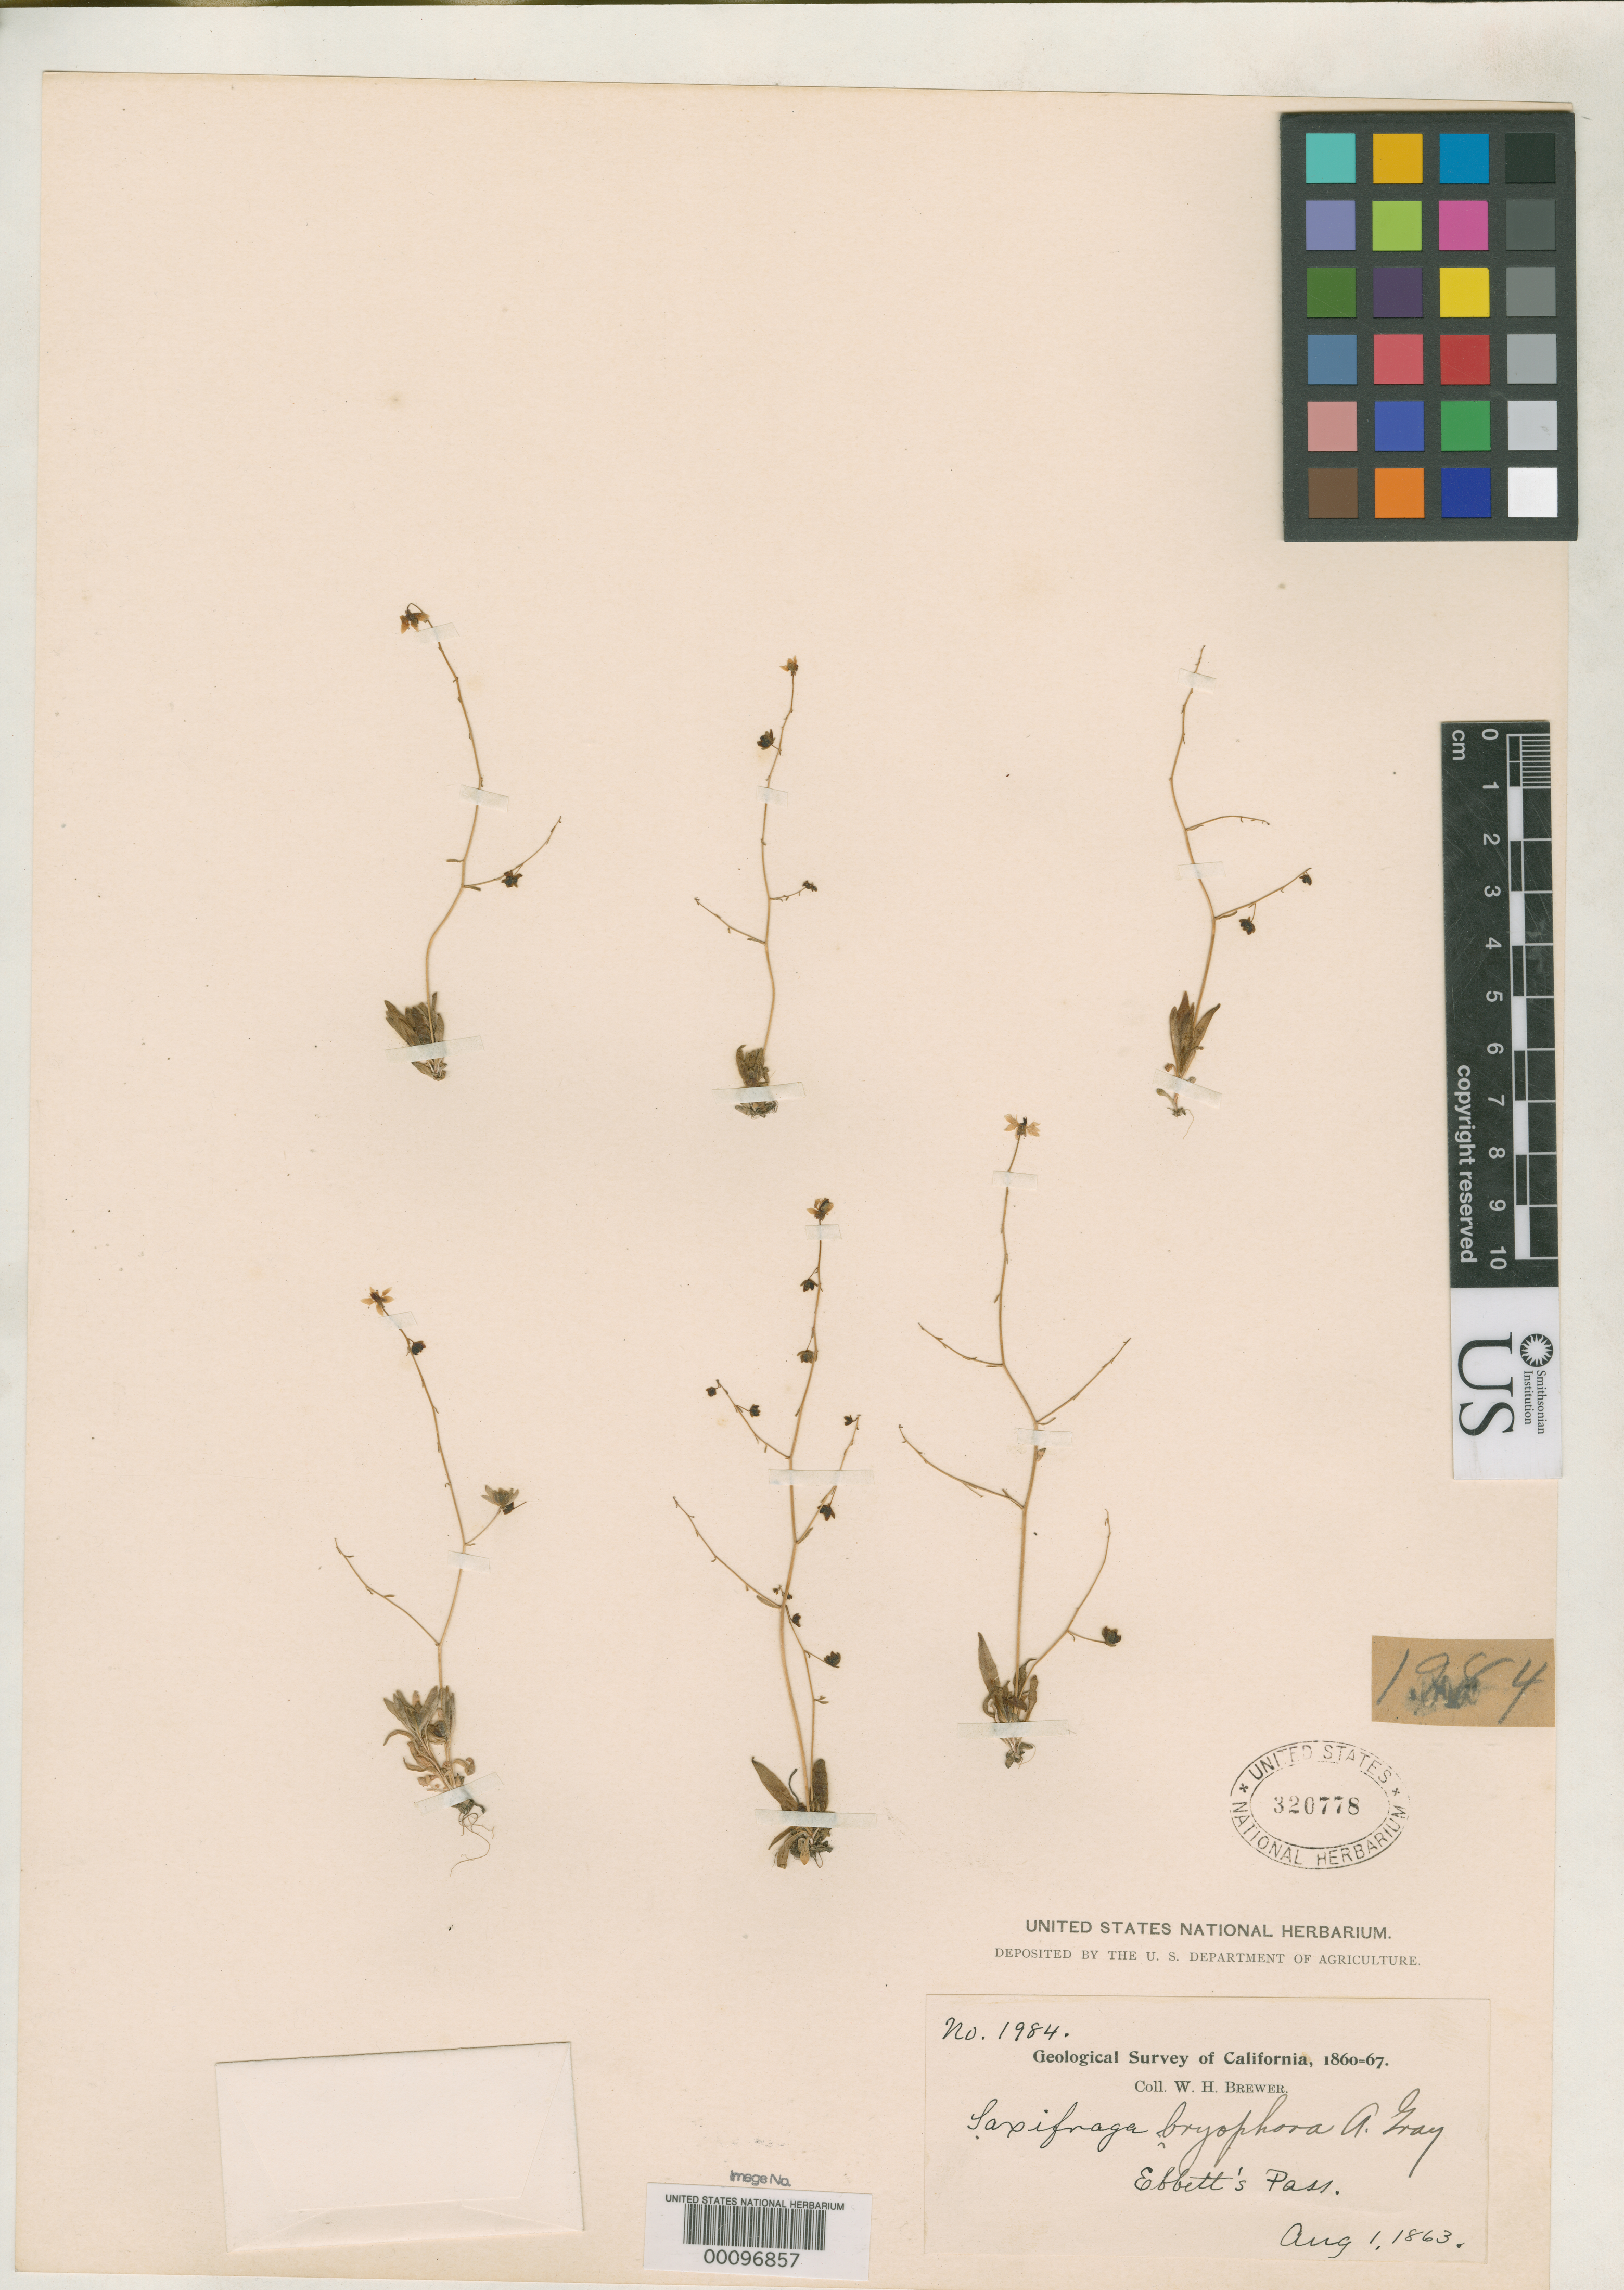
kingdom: Plantae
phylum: Tracheophyta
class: Magnoliopsida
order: Saxifragales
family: Saxifragaceae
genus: Saxifraga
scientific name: Saxifraga bryophora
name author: A. Gray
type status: Syntype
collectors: W. H. Brewer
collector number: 1984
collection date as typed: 01 Aug 1863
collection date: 1863-08-01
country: United States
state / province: California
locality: Ebbett's Pass.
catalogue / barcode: US 320778